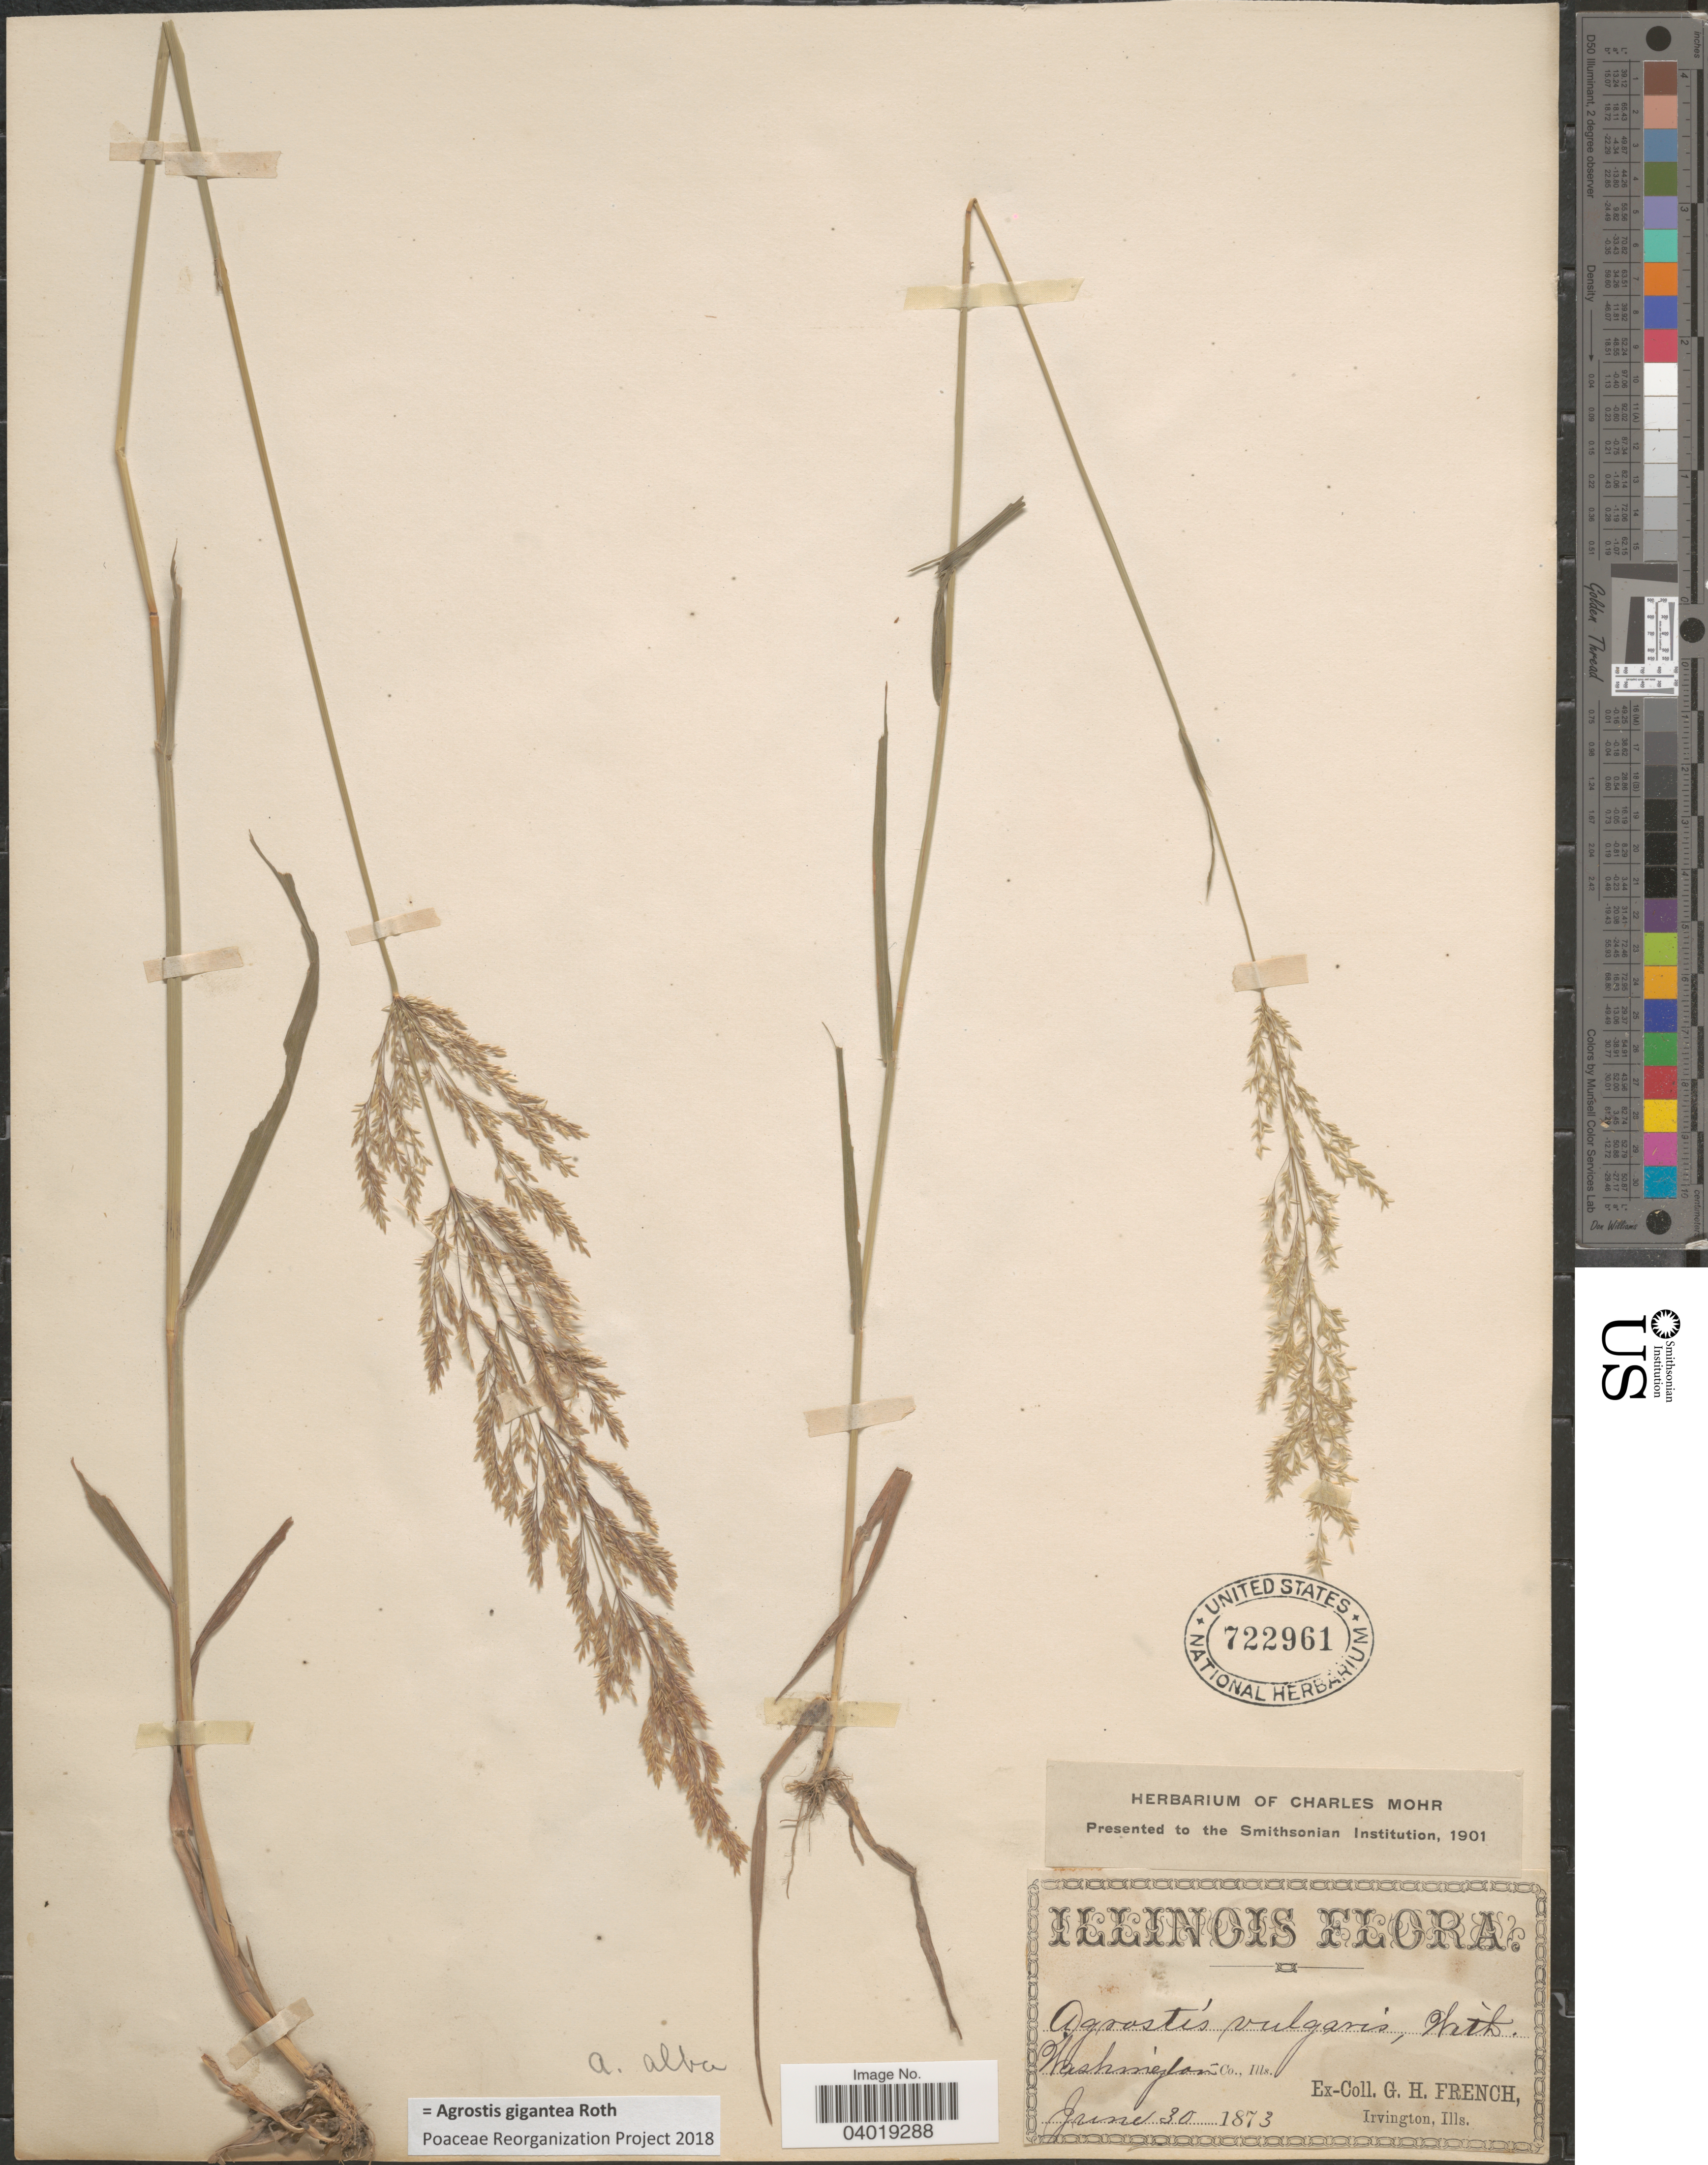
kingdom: Plantae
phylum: Tracheophyta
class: Liliopsida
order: Poales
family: Poaceae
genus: Agrostis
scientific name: Agrostis gigantea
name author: Roth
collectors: G. H. French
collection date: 1873-06-30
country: United States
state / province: Illinois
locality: Washington Co.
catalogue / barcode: US 722961